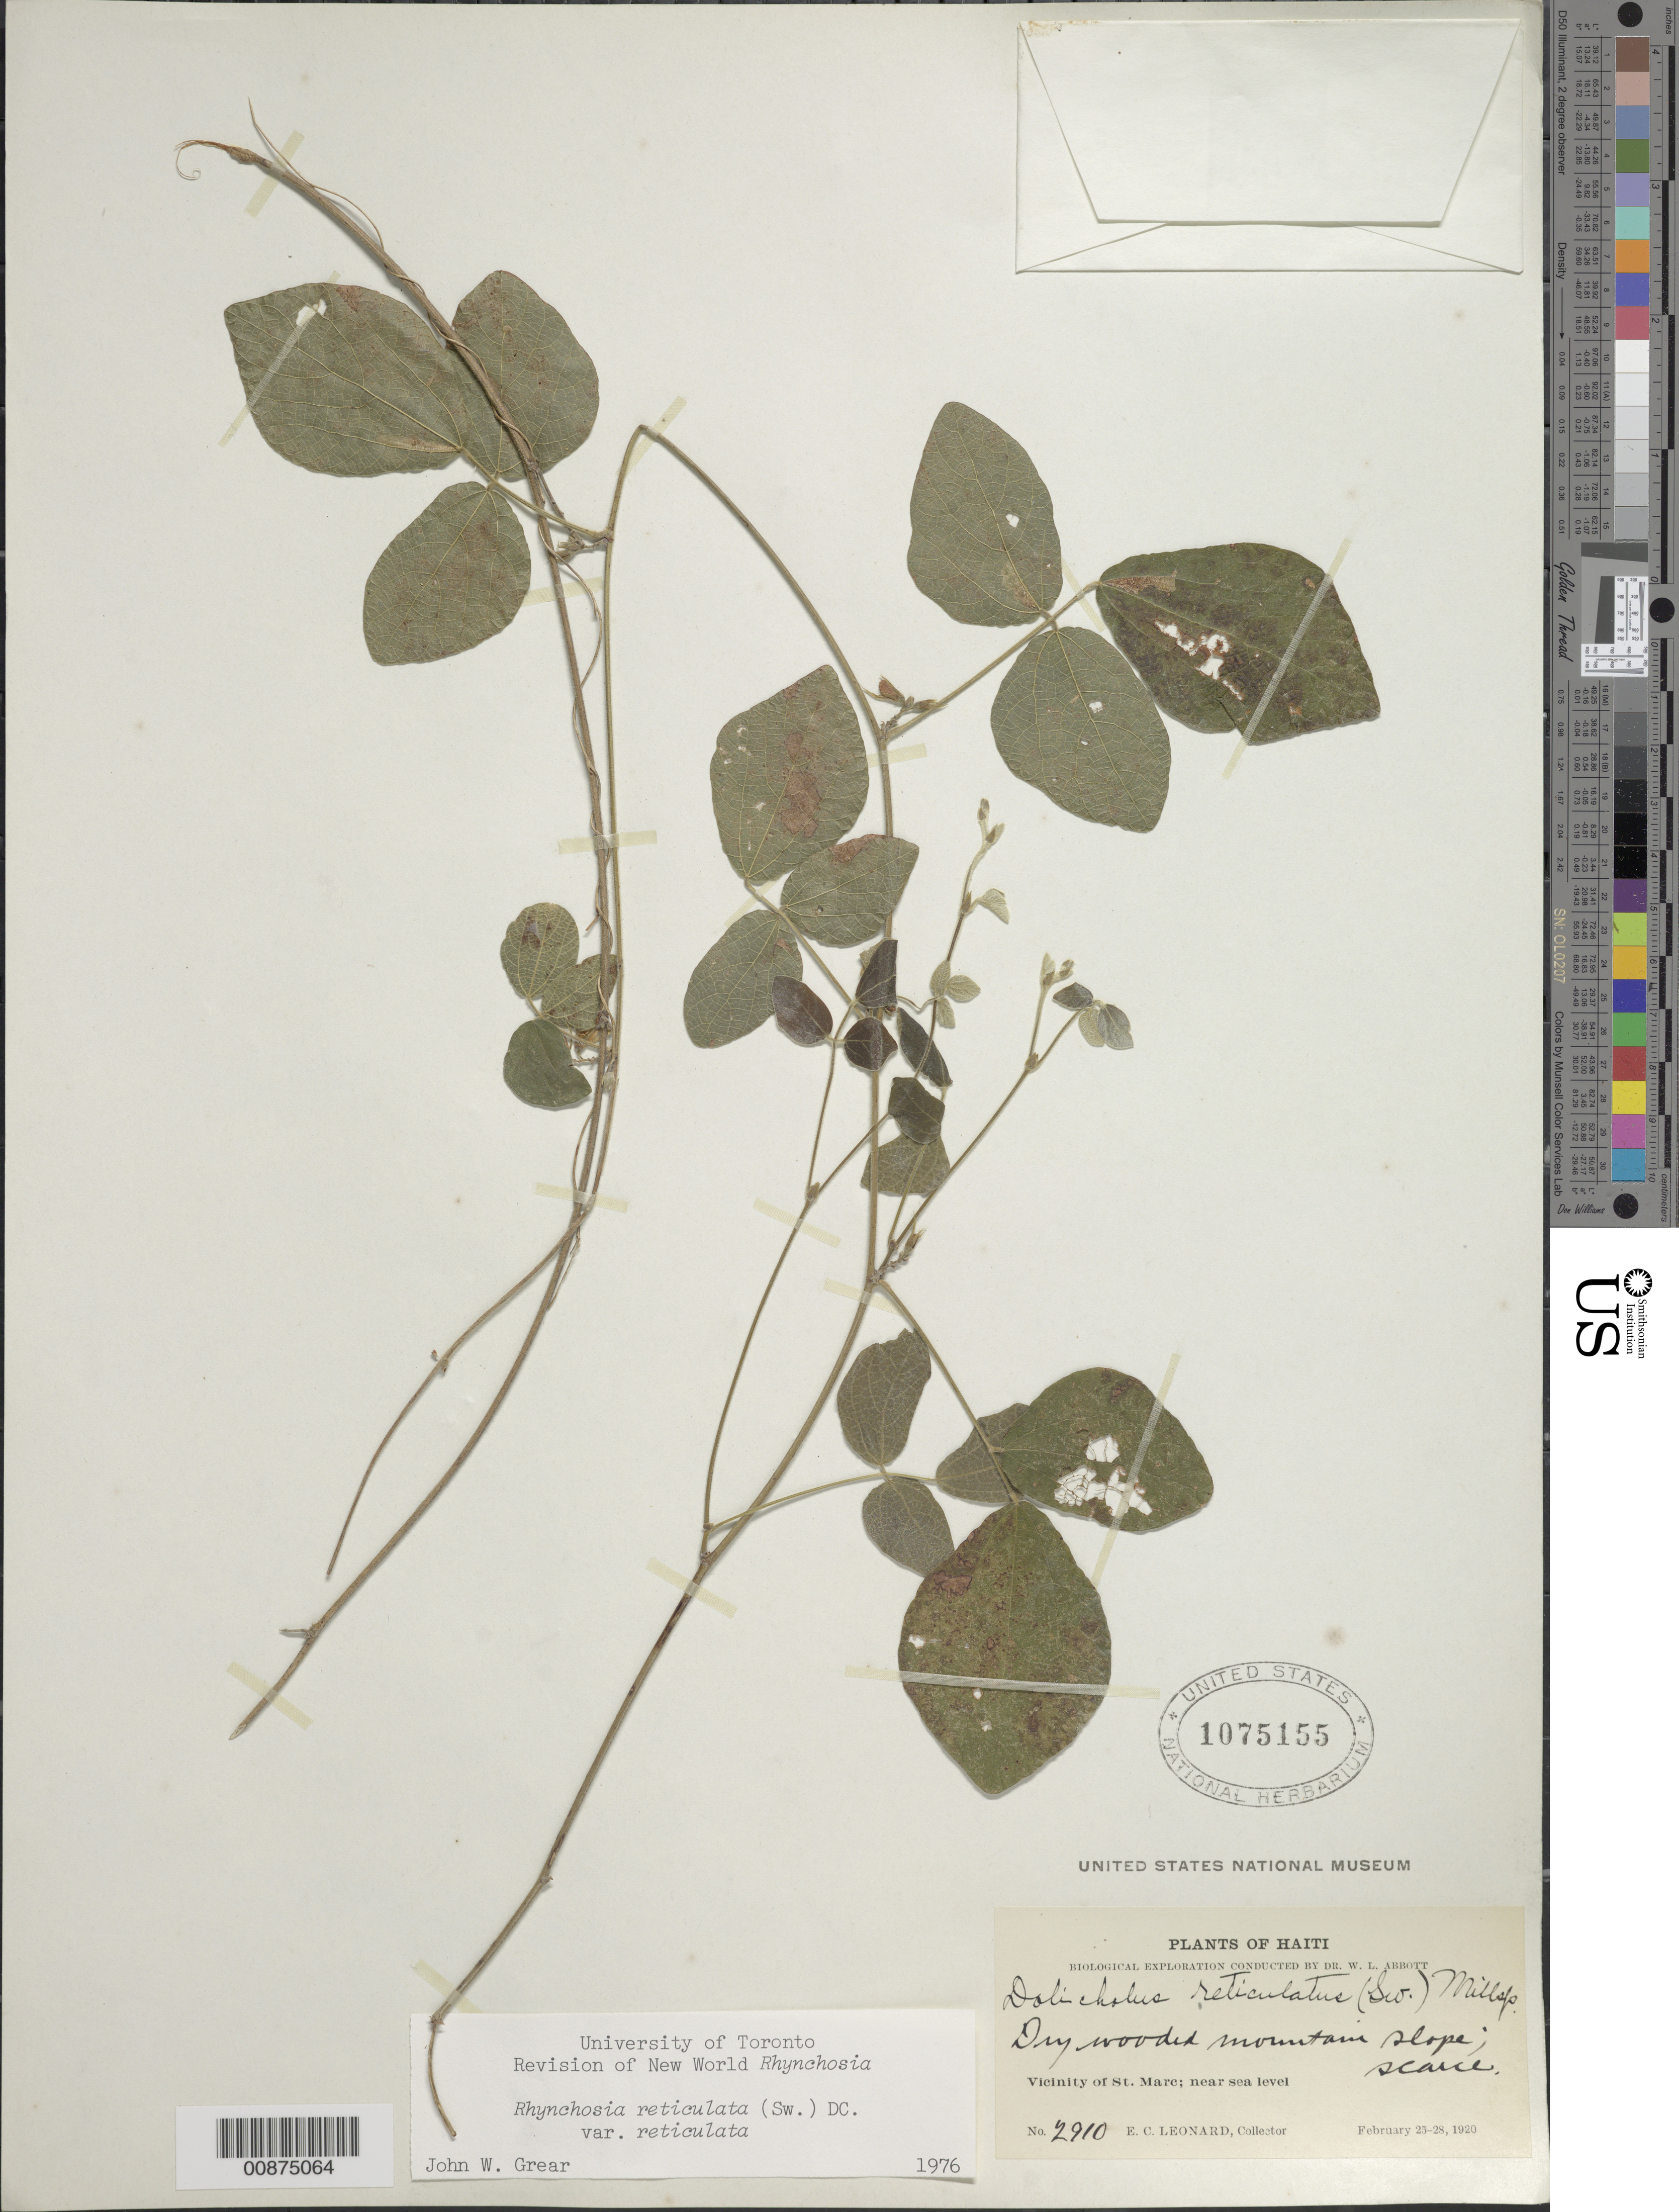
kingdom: Plantae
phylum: Tracheophyta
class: Magnoliopsida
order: Fabales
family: Fabaceae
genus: Rhynchosia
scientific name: Rhynchosia reticulata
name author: (Sw.) DC.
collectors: E. C. Leonard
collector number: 2910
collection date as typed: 25 Feb 1920 to 28 Feb 1920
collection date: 1920-02-25/1920-02-28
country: Haiti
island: Hispaniola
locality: Vicinity of St. Marc.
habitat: Dry wooded mountain slope.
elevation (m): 0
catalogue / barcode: US 1075155